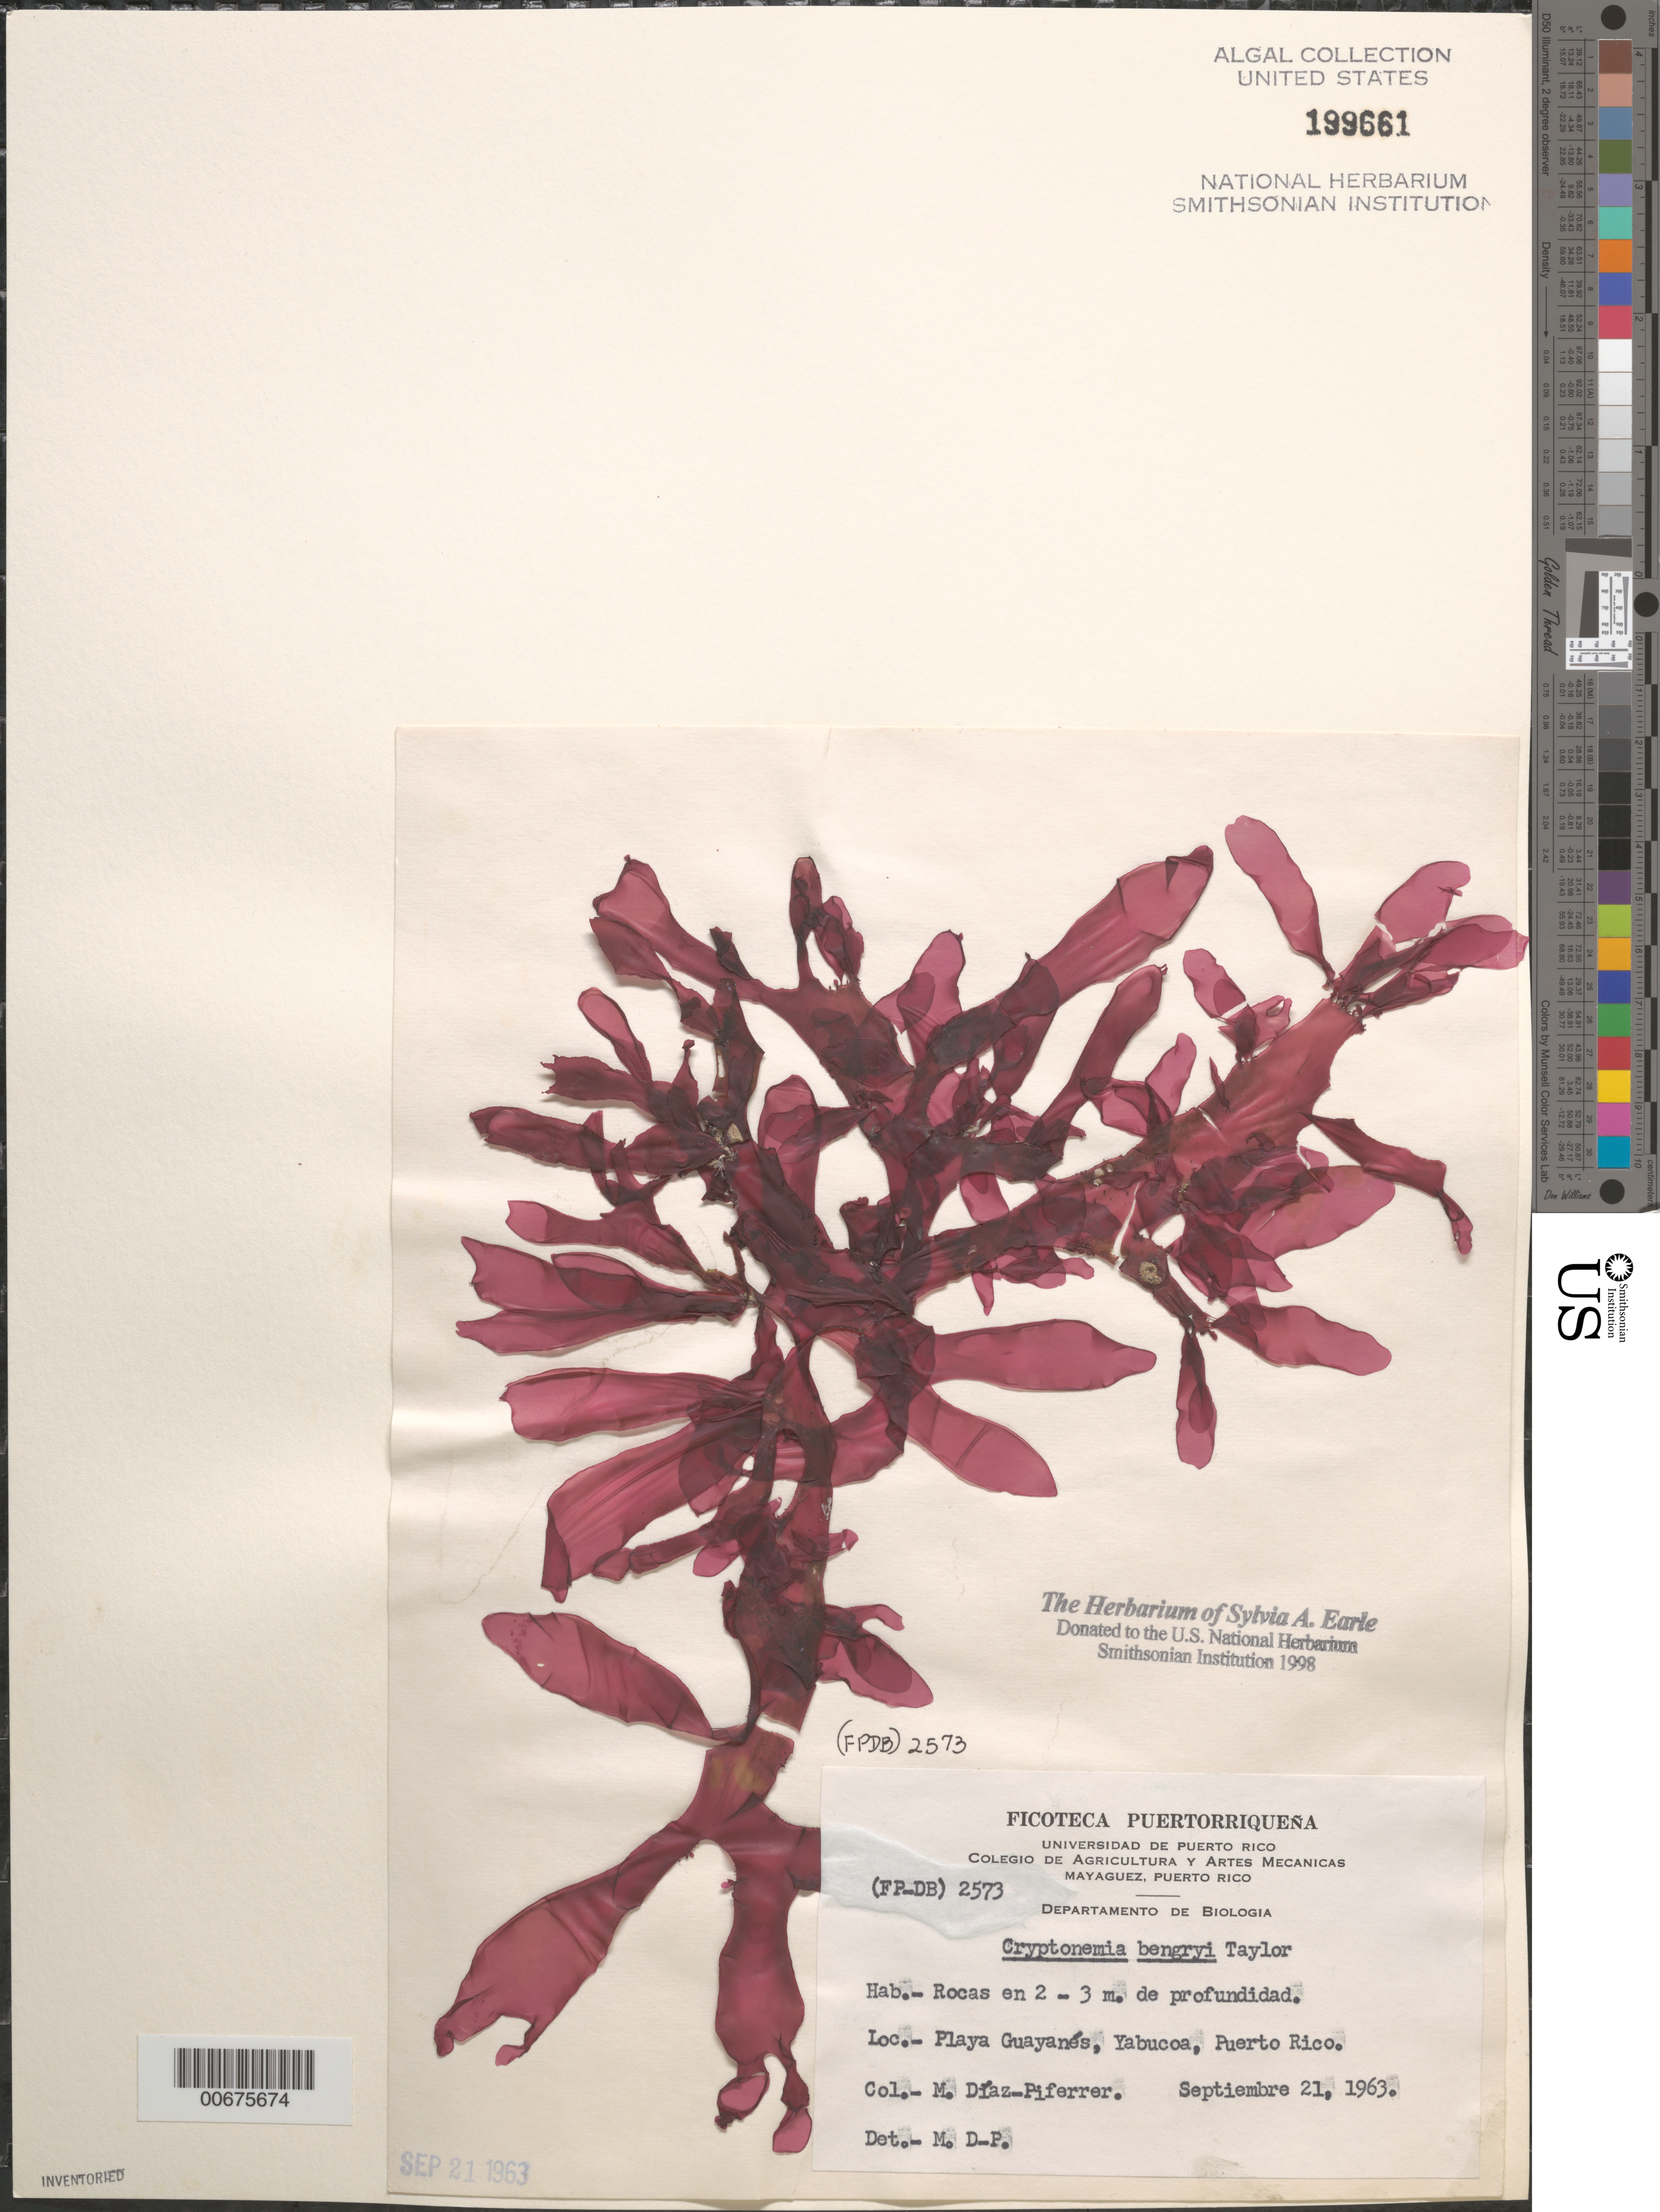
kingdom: Plantae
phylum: Rhodophyta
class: Florideophyceae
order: Halymeniales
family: Halymeniaceae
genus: Cryptonemia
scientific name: Cryptonemia bengryi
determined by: Diaz-Piferrer, M.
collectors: M. Diaz-Piferrer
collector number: (fp-db) 2573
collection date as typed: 21 Sep 1963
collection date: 1963-09-21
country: Puerto Rico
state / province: Yabucoa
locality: Playa Guayanes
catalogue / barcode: US 199661